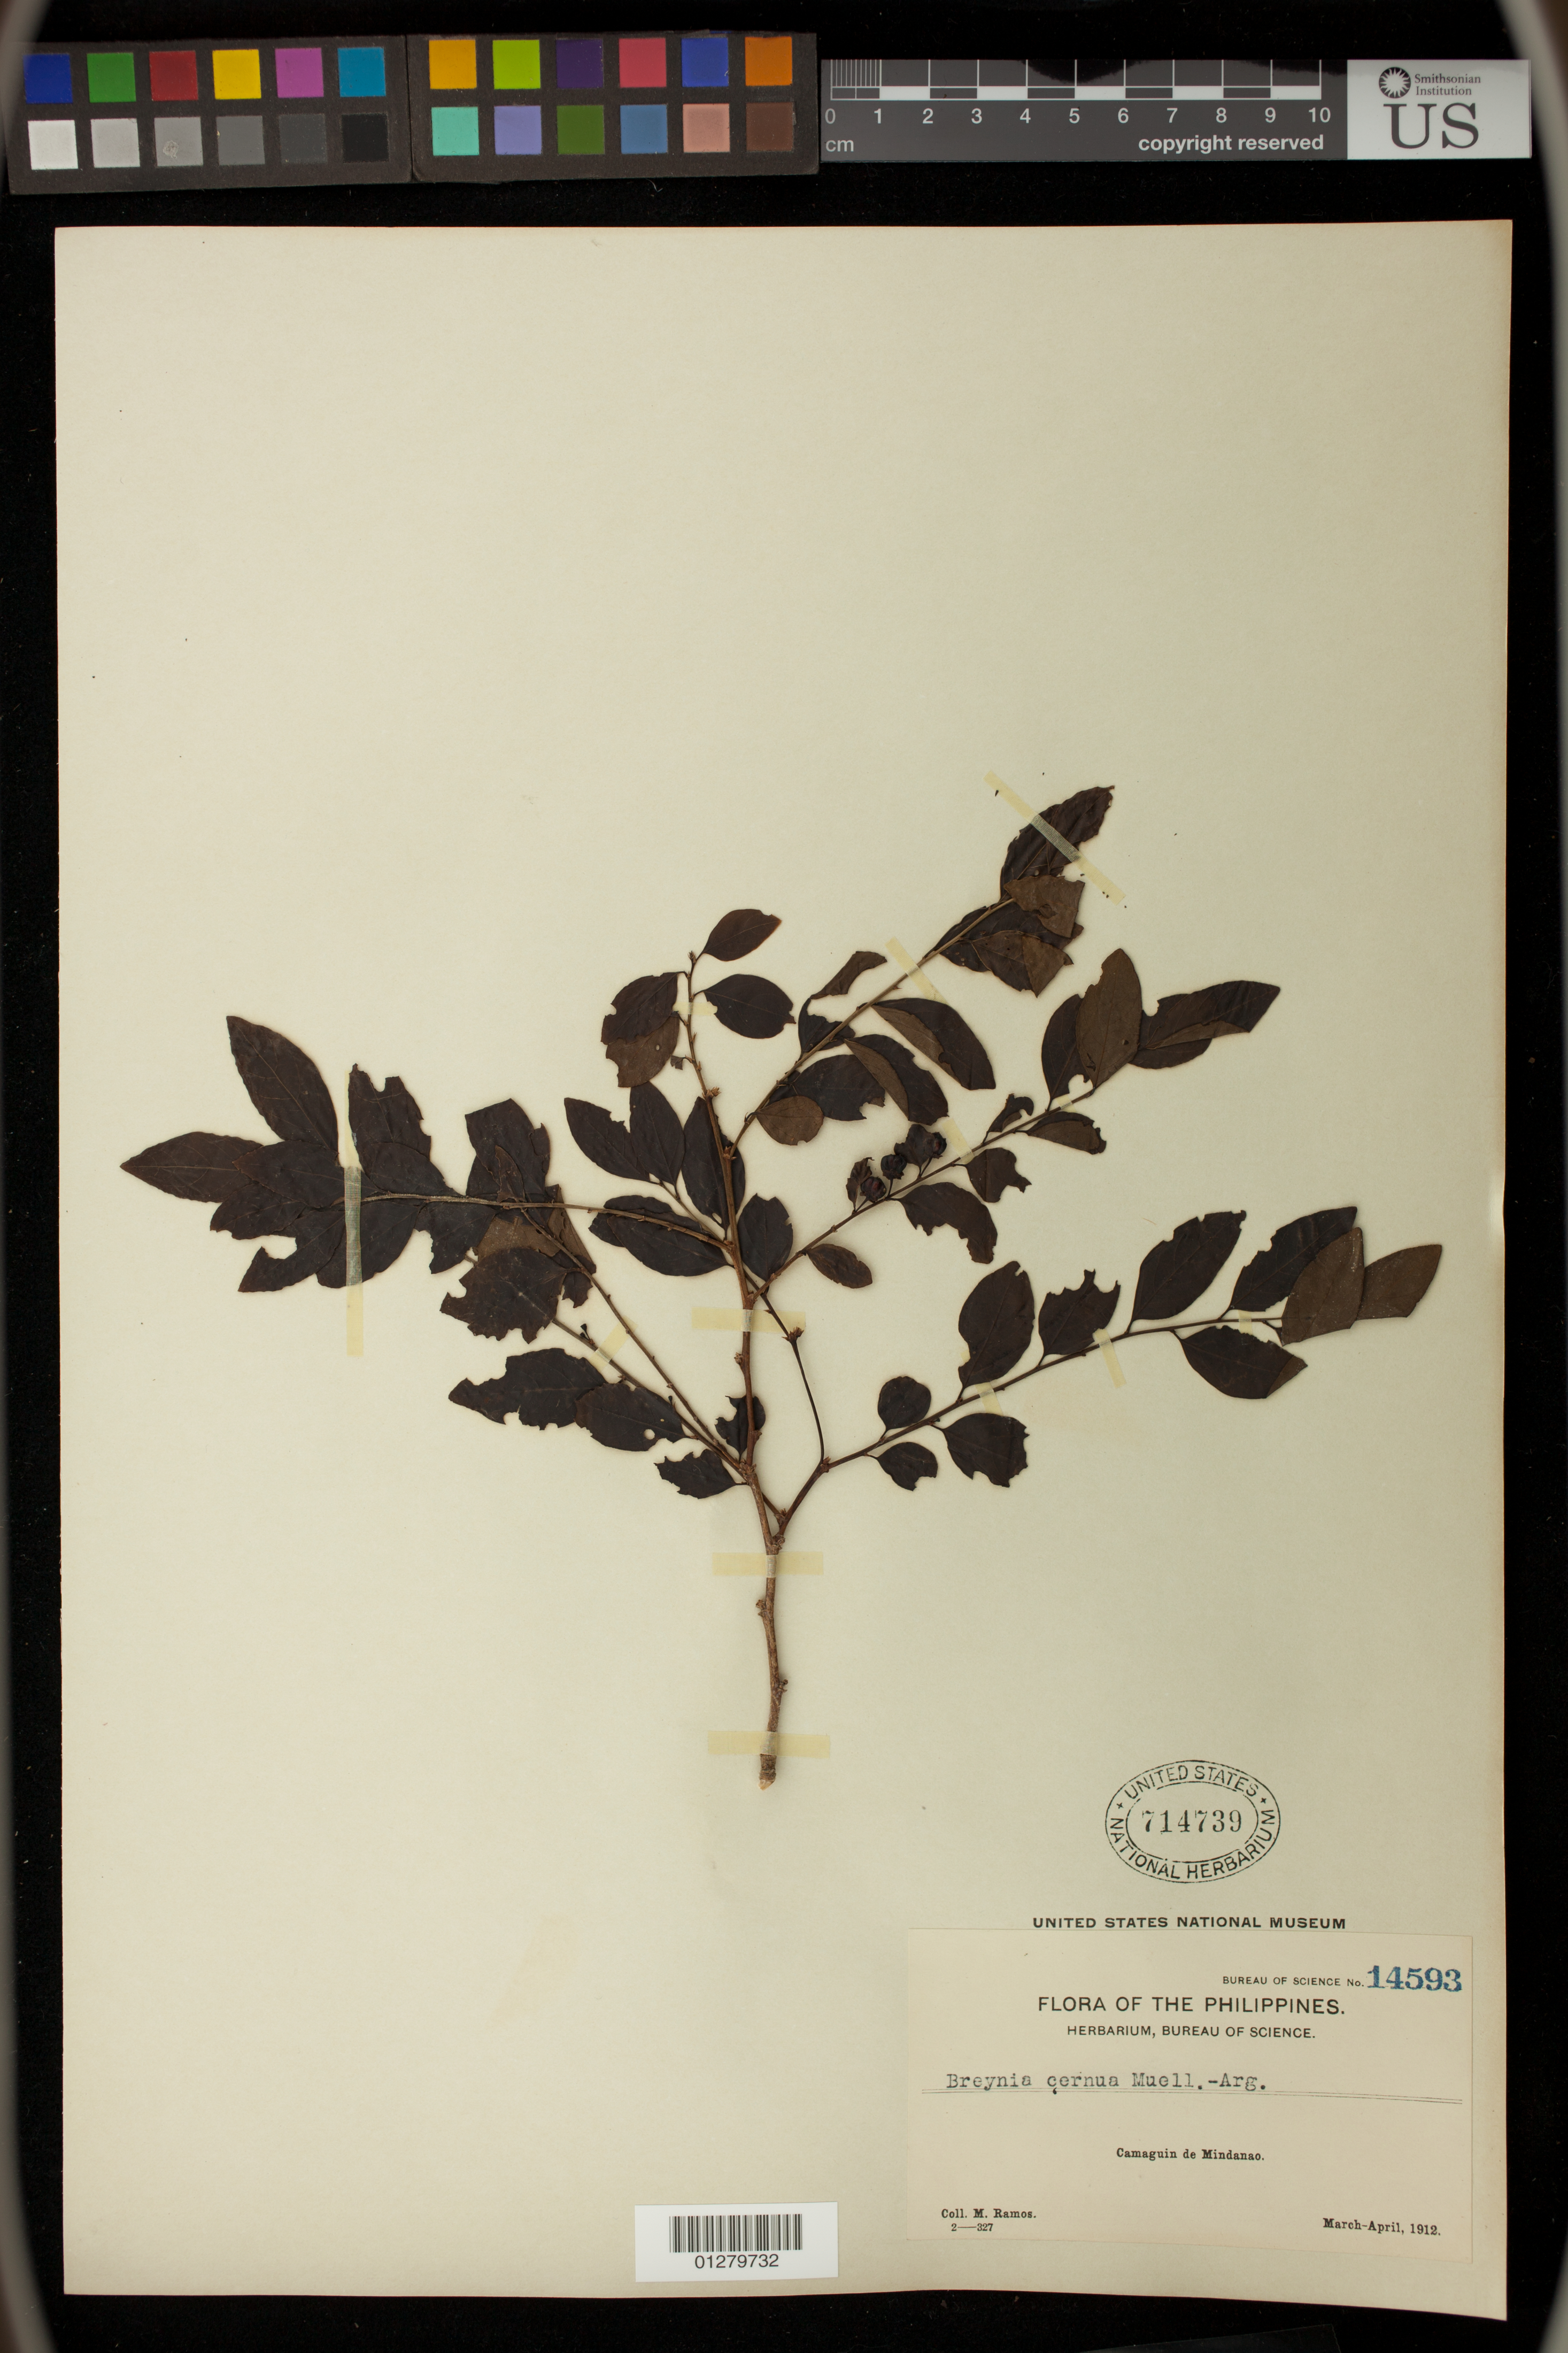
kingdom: Plantae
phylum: Tracheophyta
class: Magnoliopsida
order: Malpighiales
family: Phyllanthaceae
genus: Breynia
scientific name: Breynia cernua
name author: (Poir.) Müll. Arg.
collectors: M. Ramos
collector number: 14593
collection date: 1912-03/1912-04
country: Philippines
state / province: Northern Mindanao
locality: Camaguin de Mindanao.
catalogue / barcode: US 714739